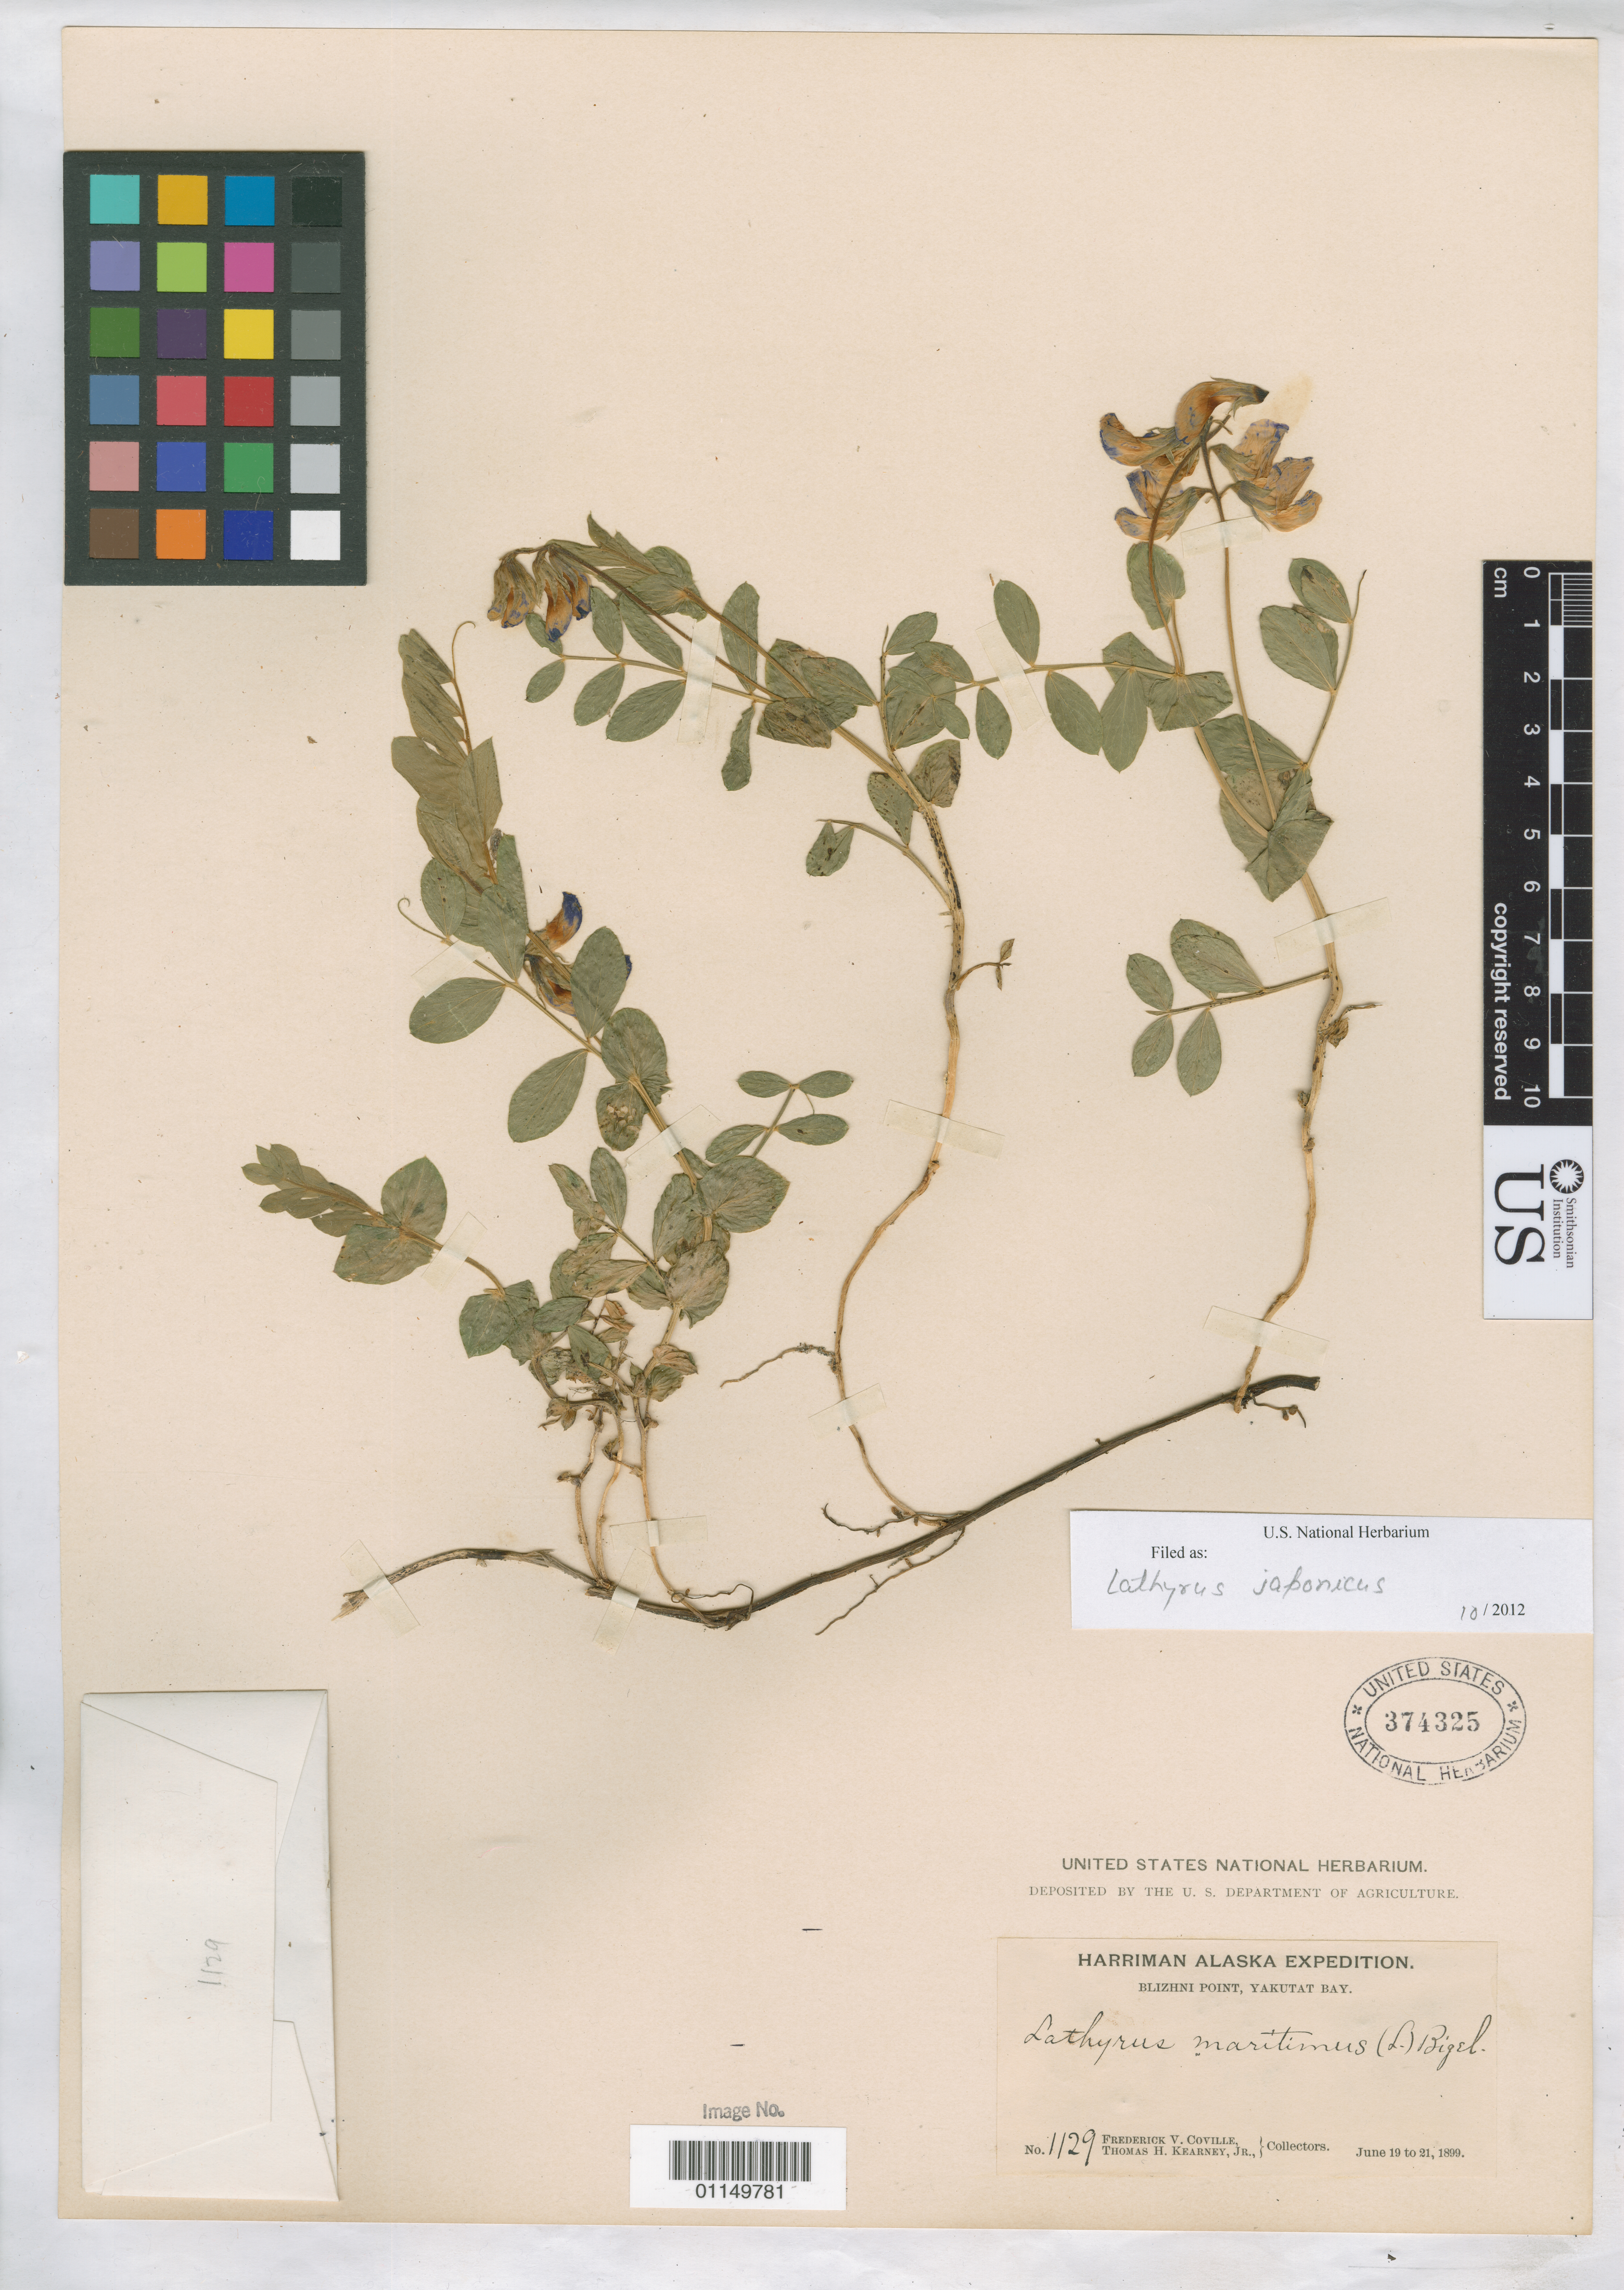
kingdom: Plantae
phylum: Tracheophyta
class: Magnoliopsida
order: Fabales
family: Fabaceae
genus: Lathyrus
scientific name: Lathyrus japonicus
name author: Willd.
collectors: F. V. Coville & T. H. Kearney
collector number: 1129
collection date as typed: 19 Jun 1899 to 21 Jun 1899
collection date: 1899-06-19/1899-06-21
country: United States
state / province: Alaska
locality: Blizhni Point, Yakutat Bay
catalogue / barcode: US 374325